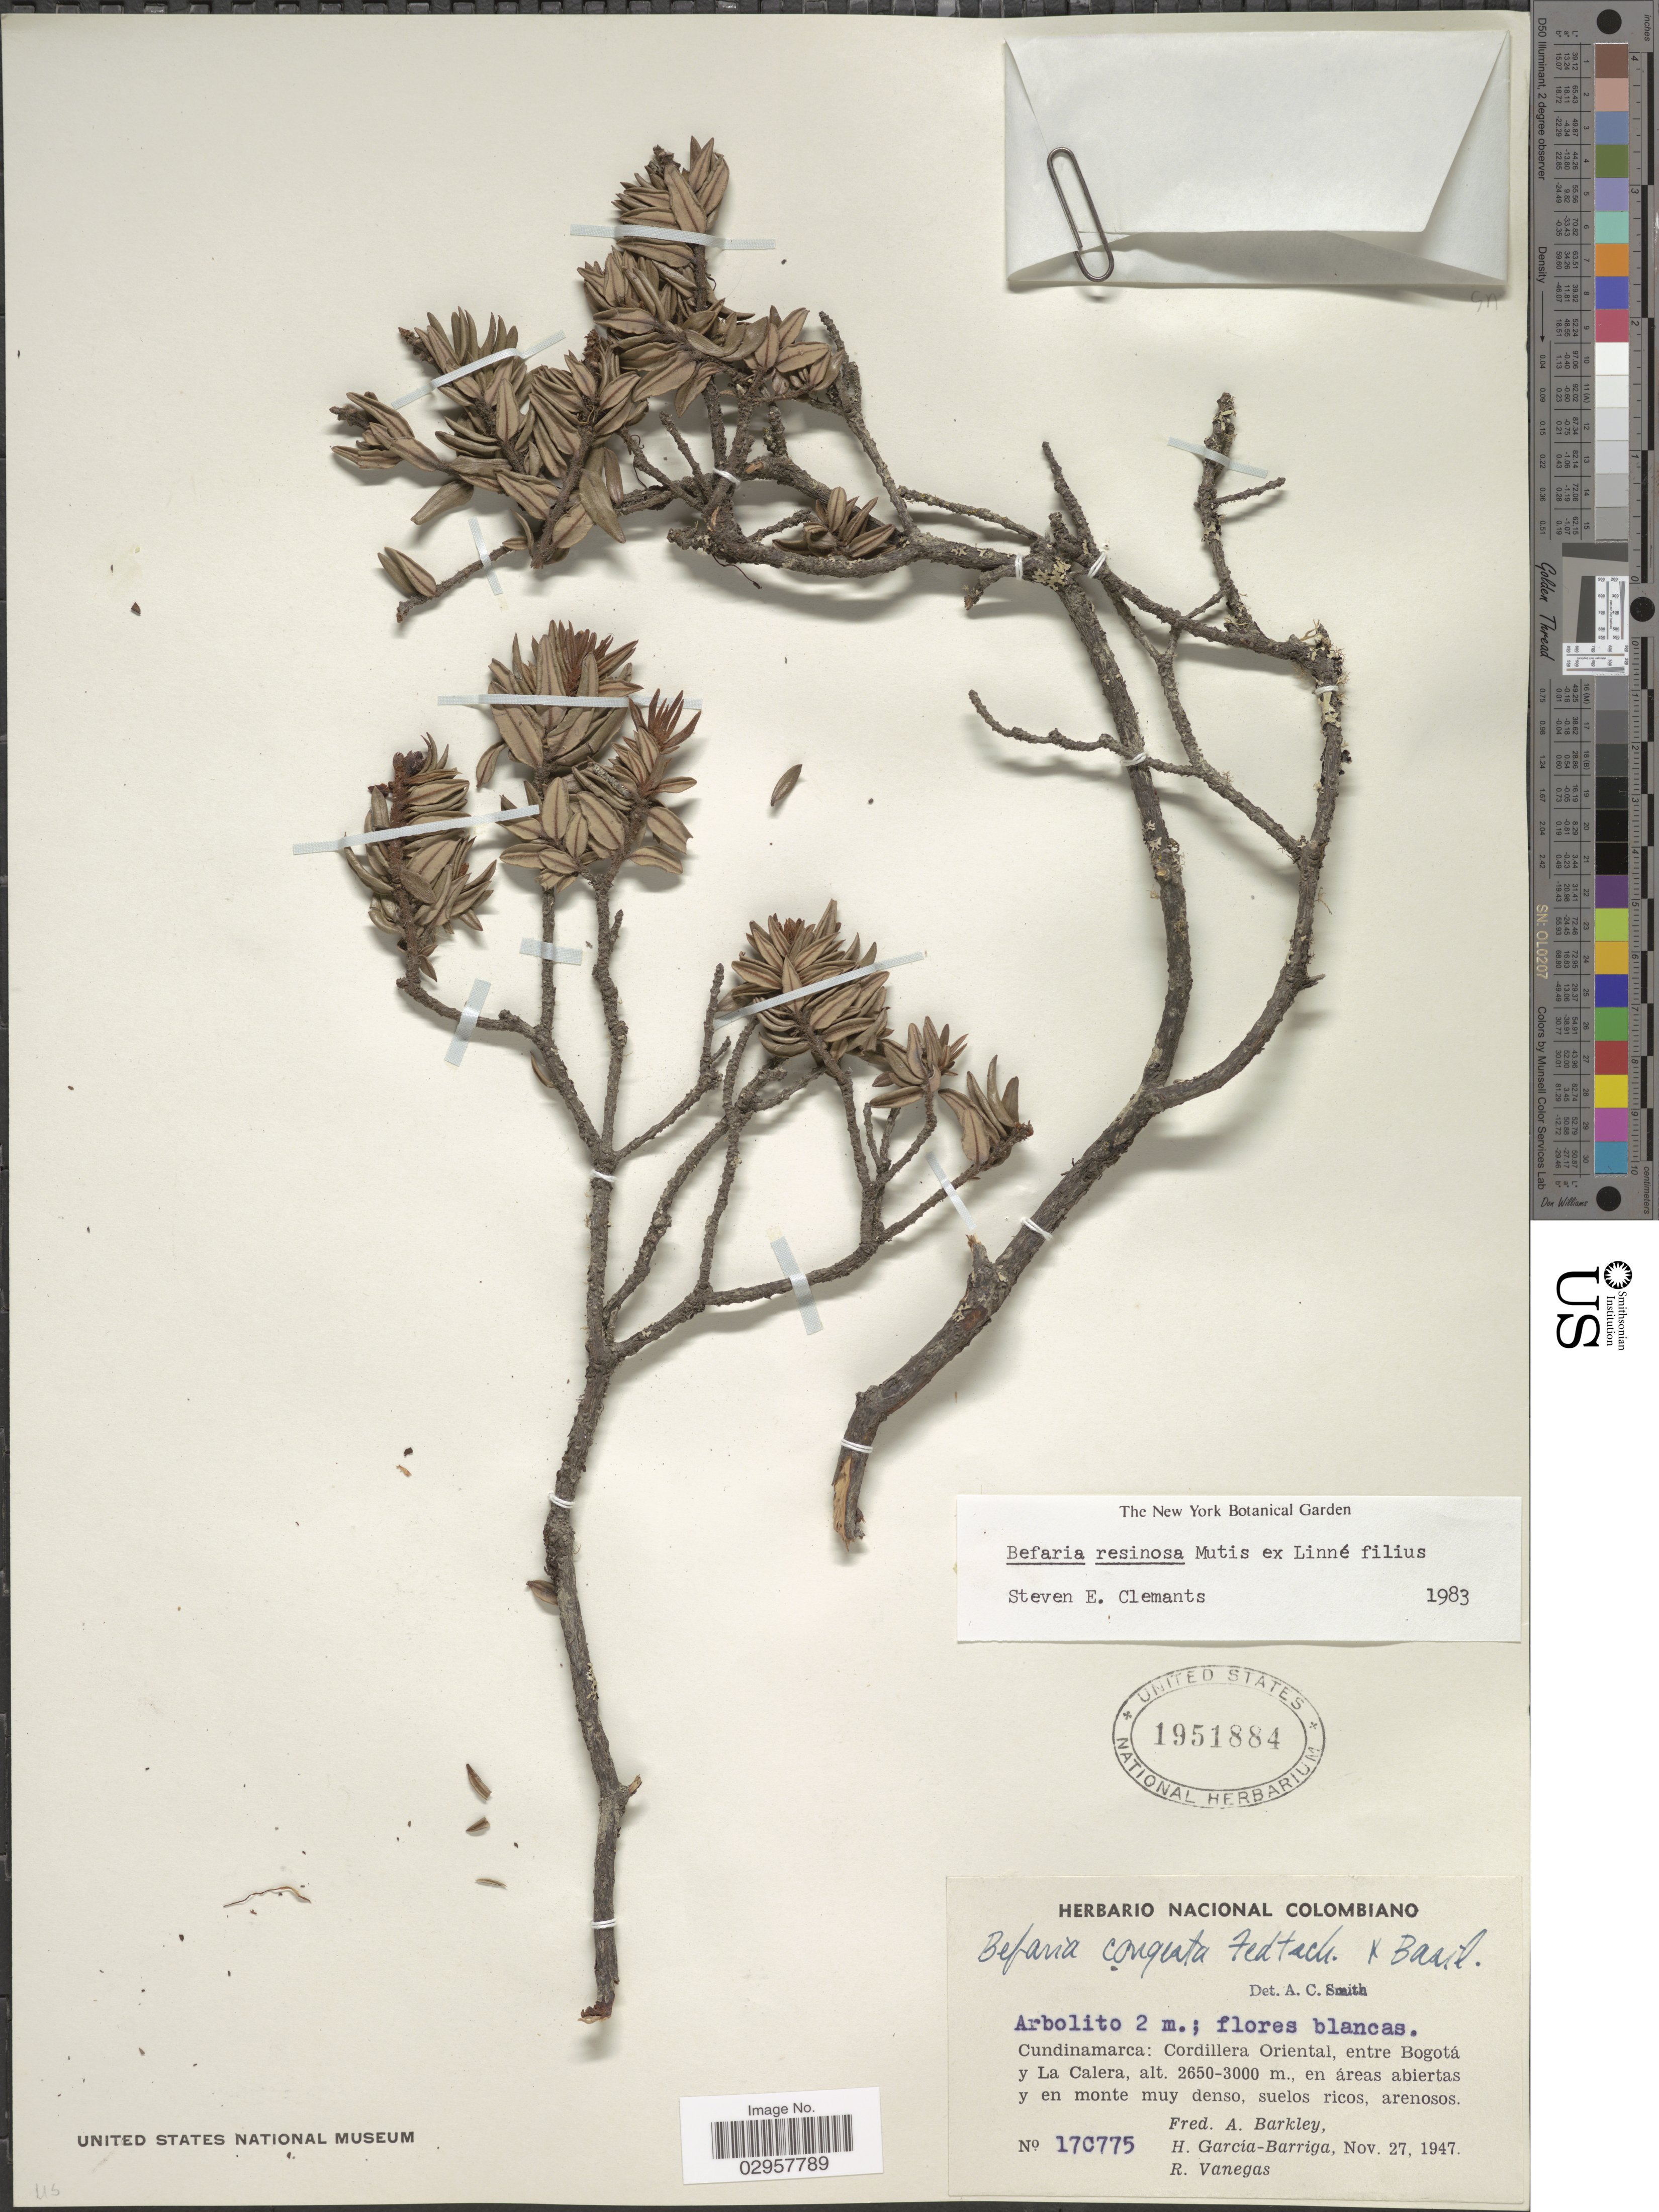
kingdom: Plantae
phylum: Tracheophyta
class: Magnoliopsida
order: Ericales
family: Ericaceae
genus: Befaria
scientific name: Befaria resinosa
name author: Mutis ex L. f.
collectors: F. A. Barkley, H. García Barriga & R. Vanegas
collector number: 170775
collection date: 1947-11-27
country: Colombia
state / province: Cundinamarca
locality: Cordillera Oriental, entre Bogotá y La Calera.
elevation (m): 2650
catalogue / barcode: US 1951884